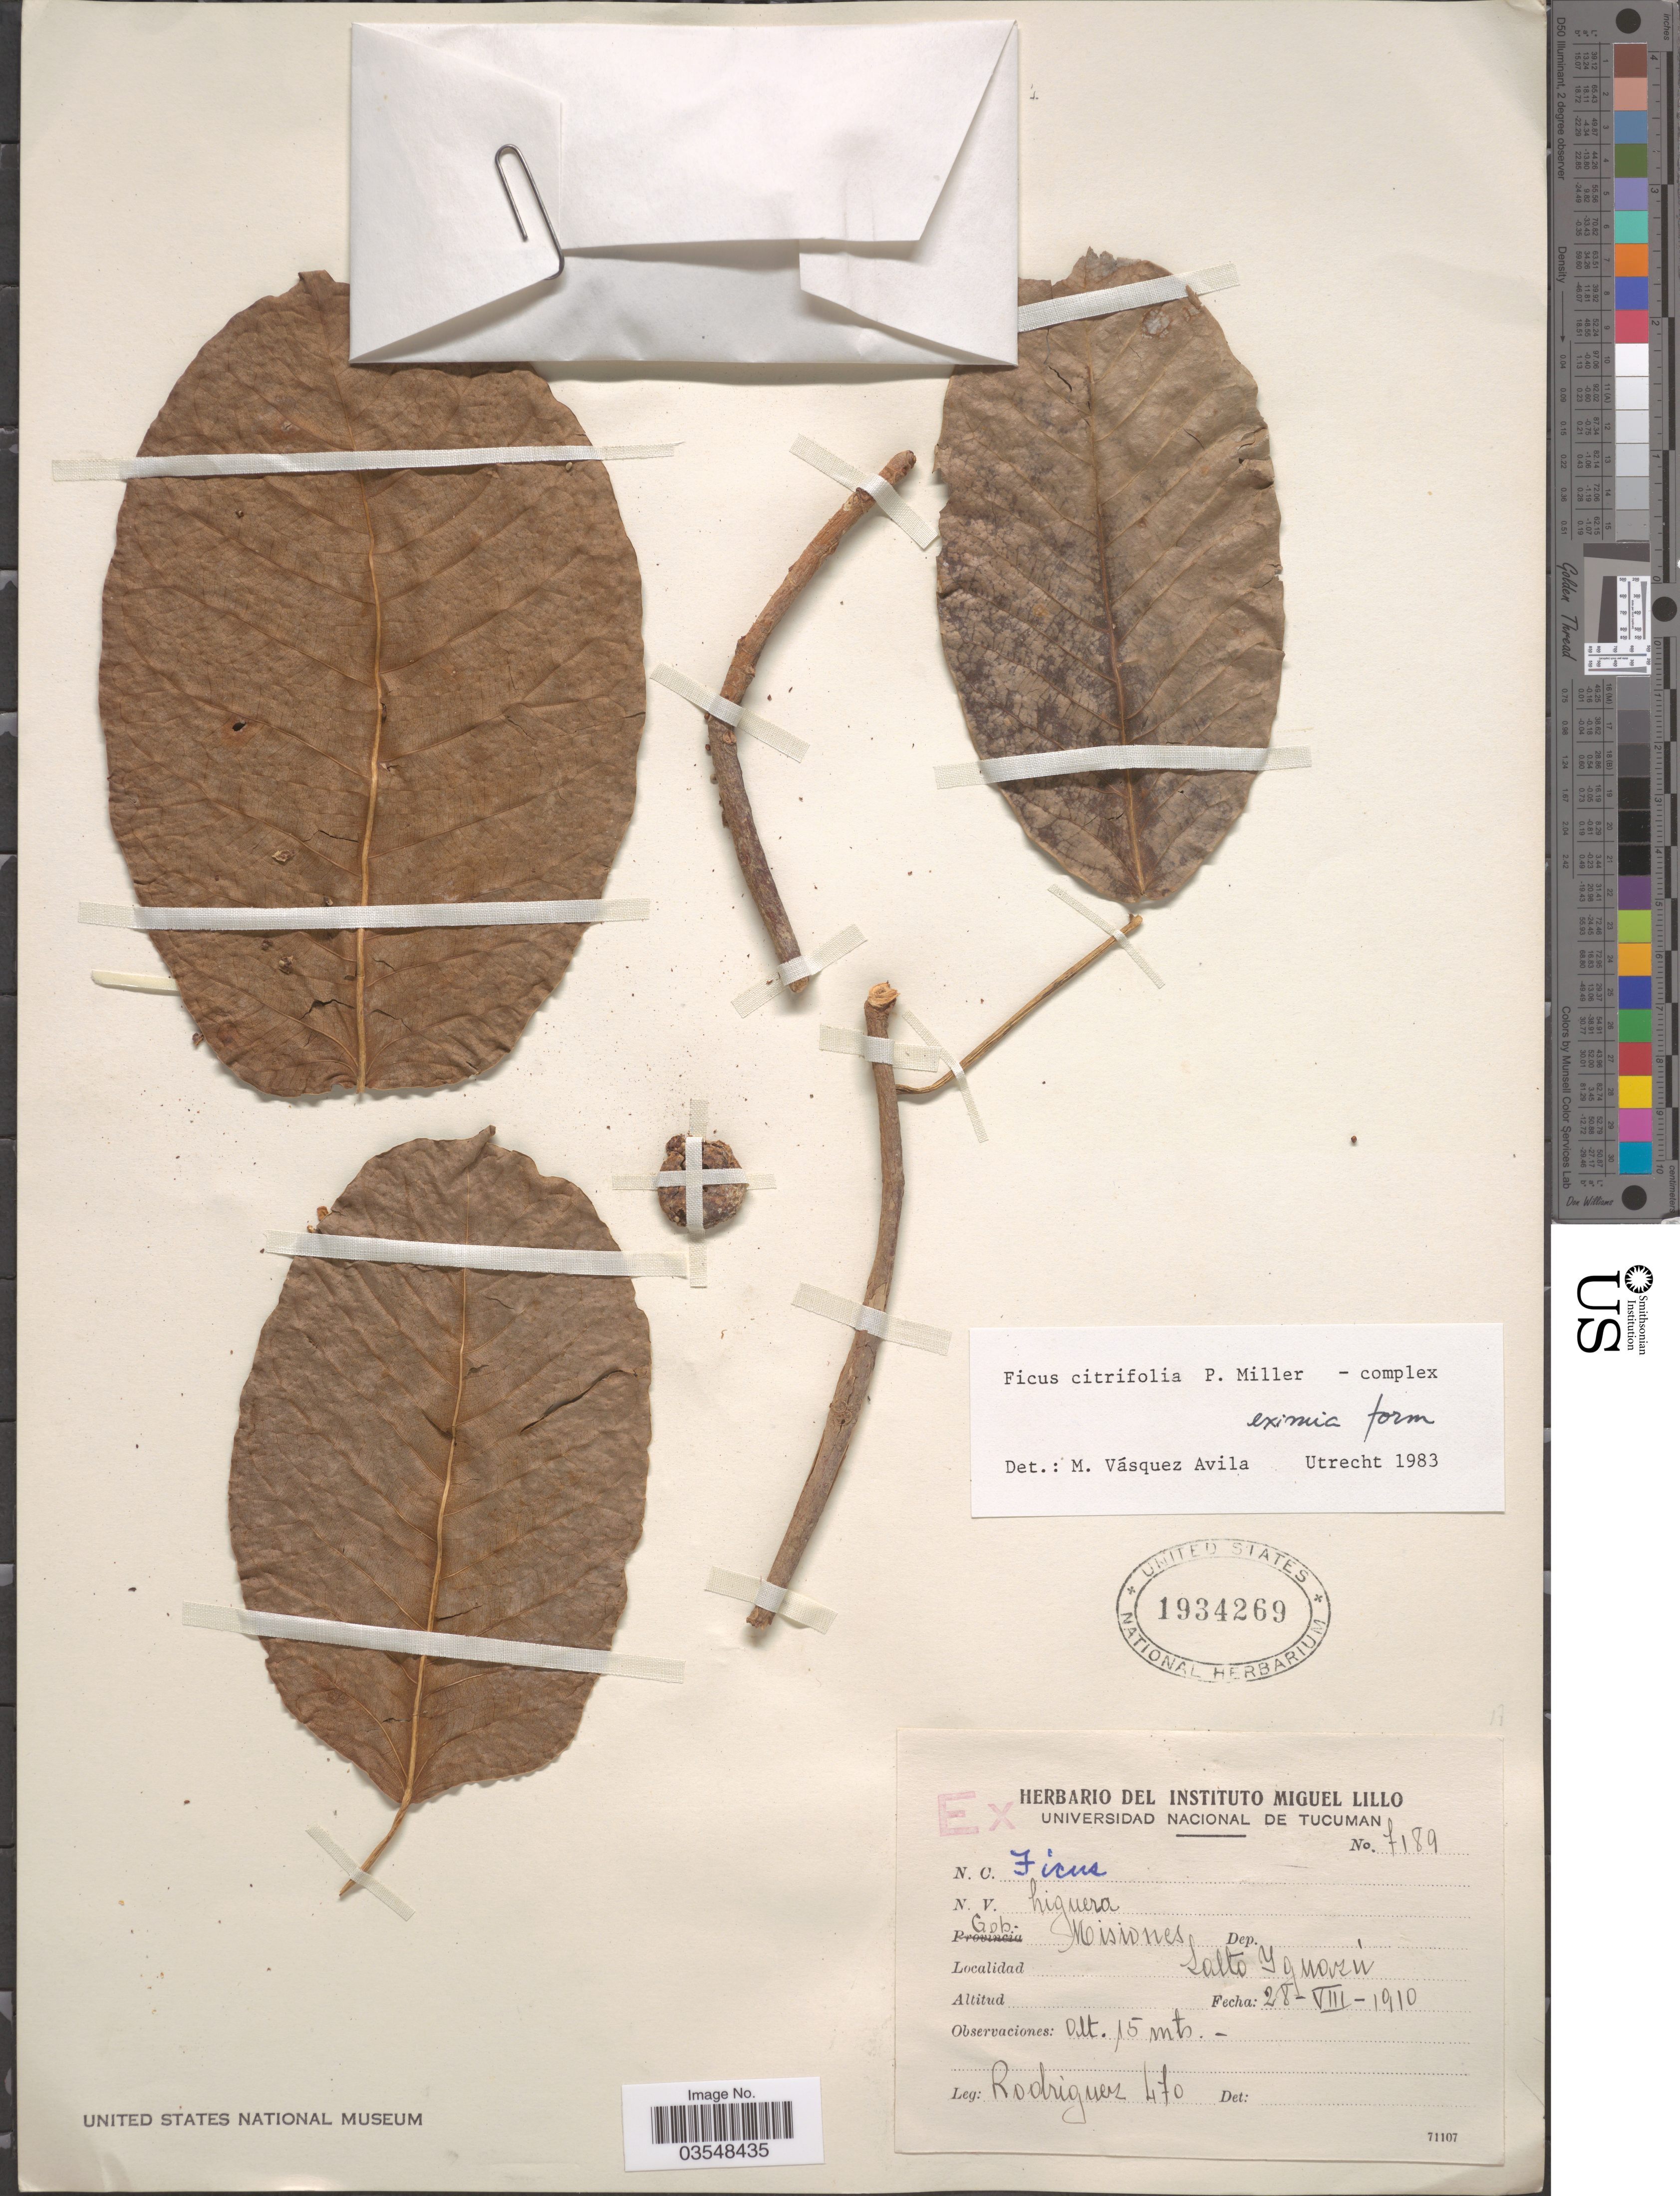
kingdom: Plantae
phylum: Tracheophyta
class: Magnoliopsida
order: Rosales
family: Moraceae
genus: Ficus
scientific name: Ficus eximia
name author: Schott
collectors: Rodriguez, --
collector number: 470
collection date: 1910-08-28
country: Argentina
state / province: Misiones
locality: Gob. Misiones. Salto Iguazu.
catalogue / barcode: US 1934269